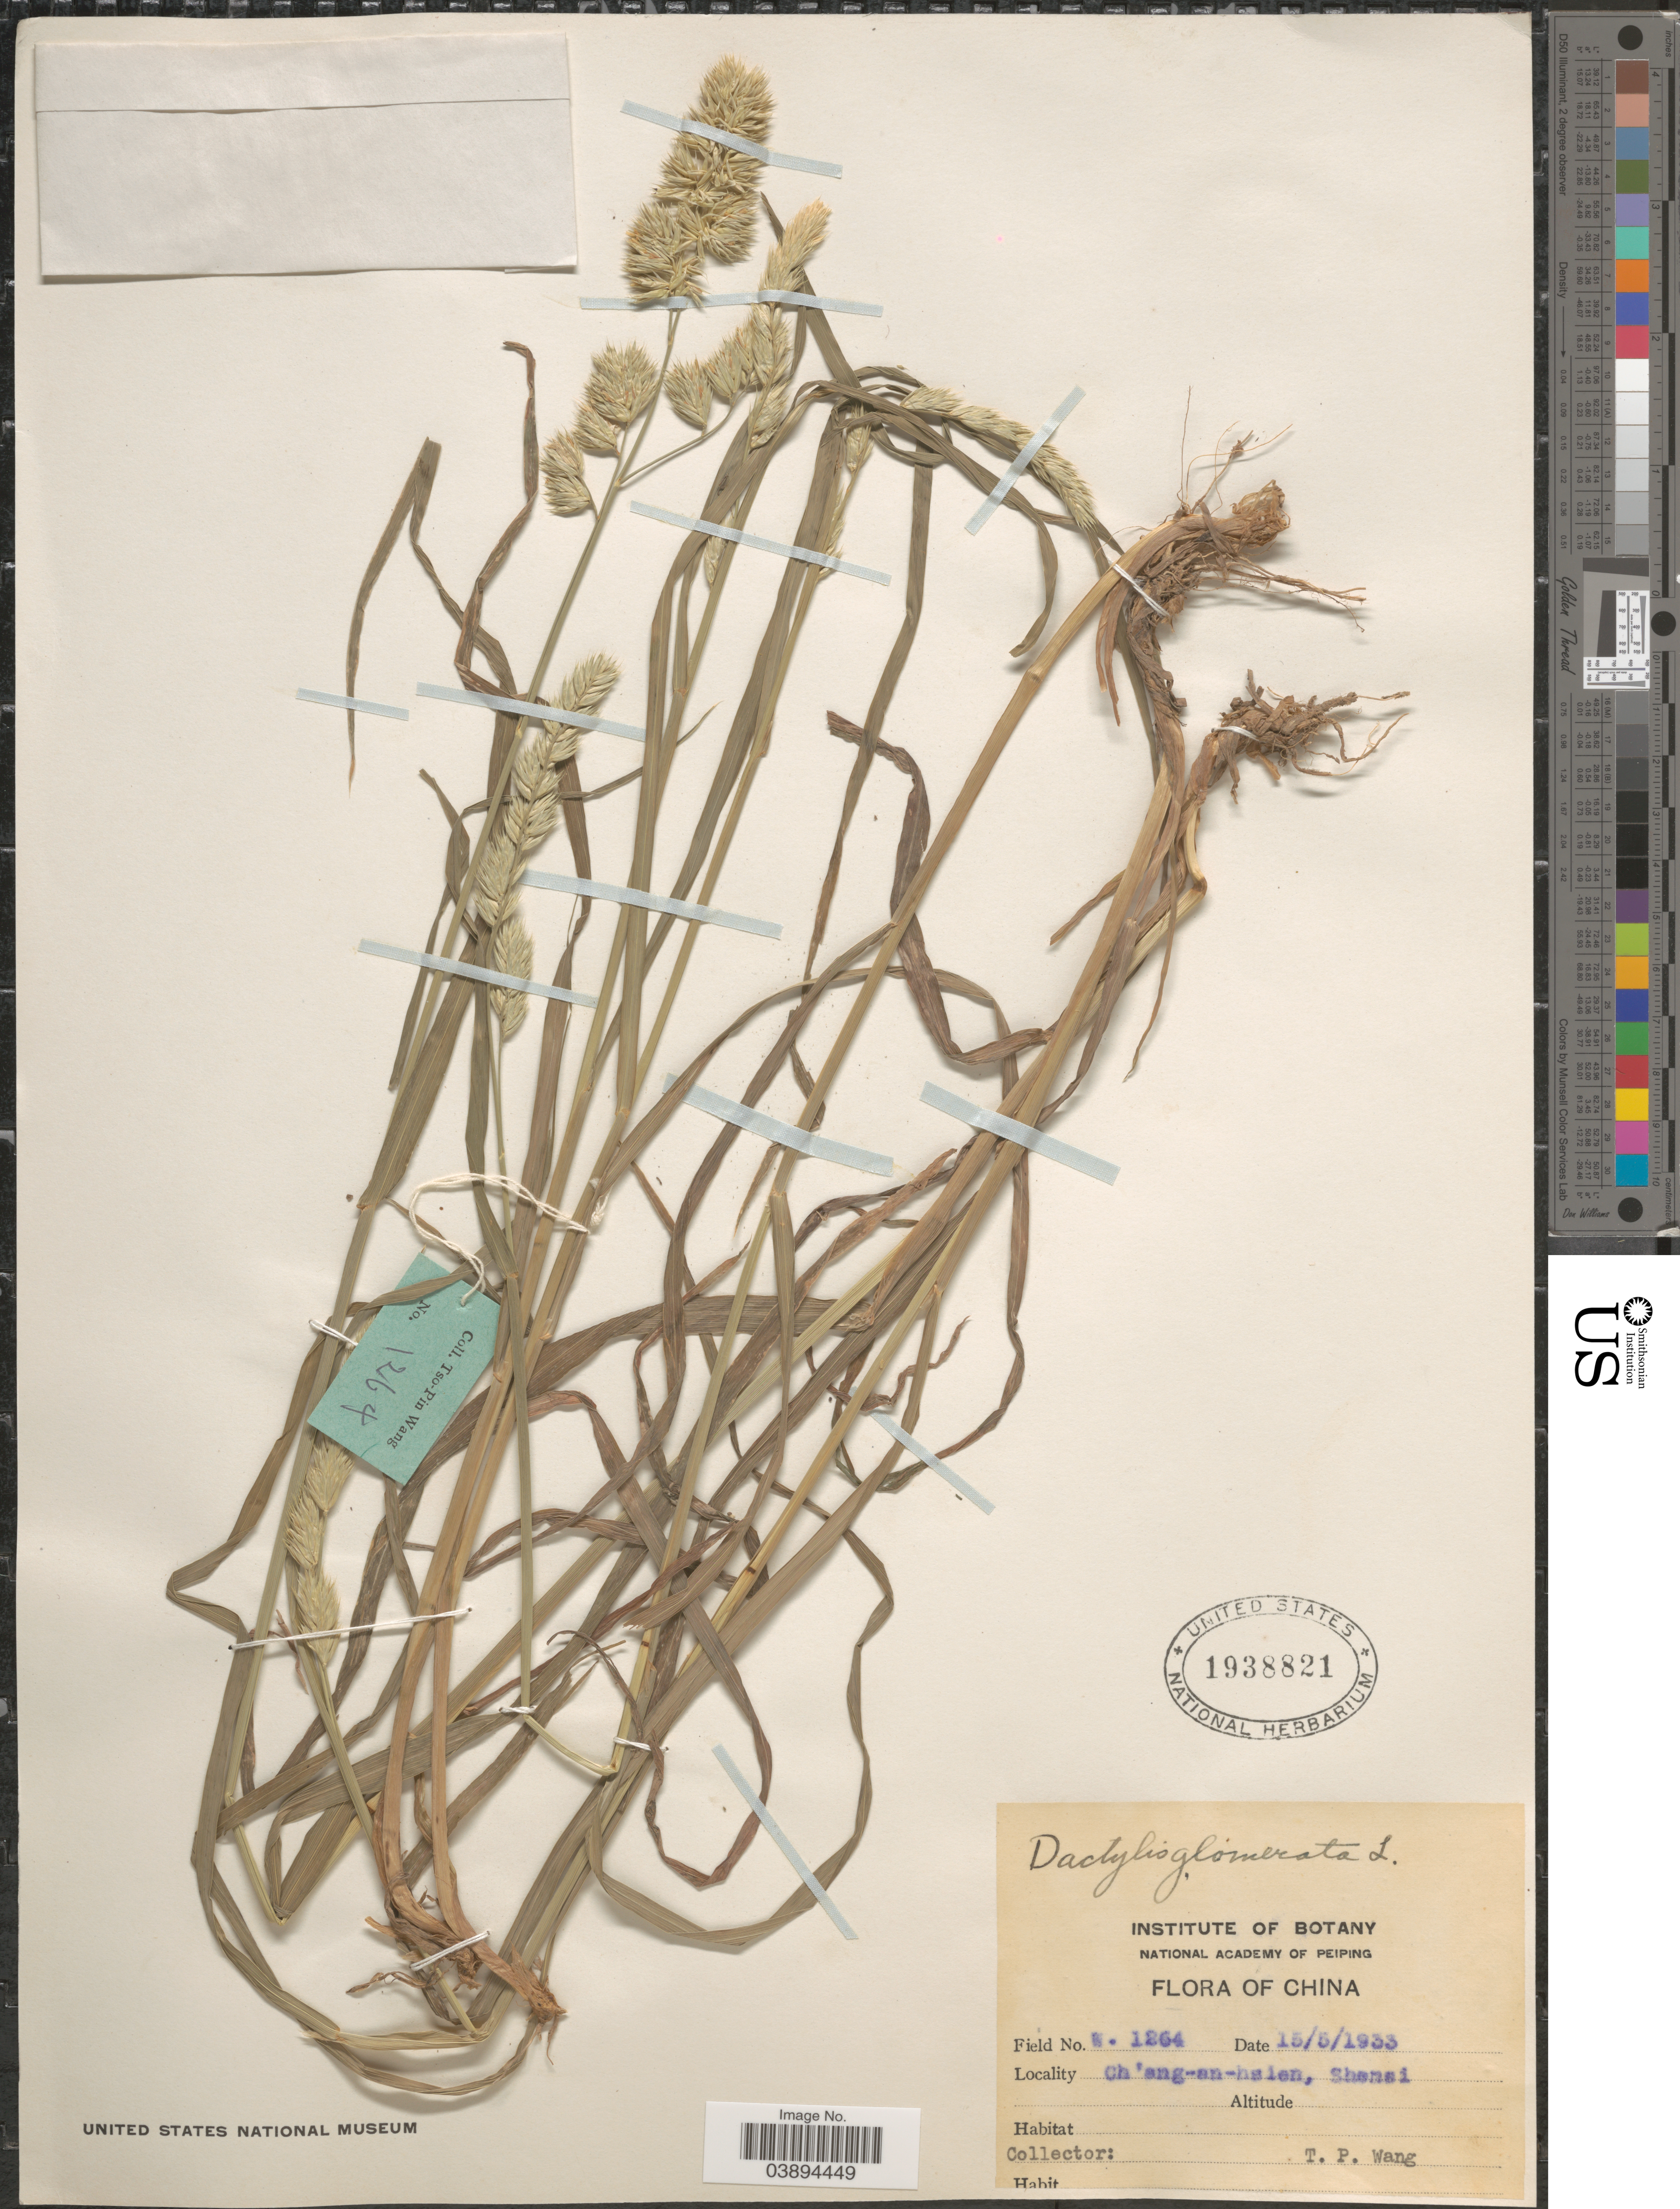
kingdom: Plantae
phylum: Tracheophyta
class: Liliopsida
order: Poales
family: Poaceae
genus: Dactylis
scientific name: Dactylis glomerata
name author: L.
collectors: T. Wang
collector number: W1264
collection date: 1963-05-15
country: China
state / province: Shaanxi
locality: Ch'ang-an-hsien, Shensi.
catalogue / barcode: US 1938821